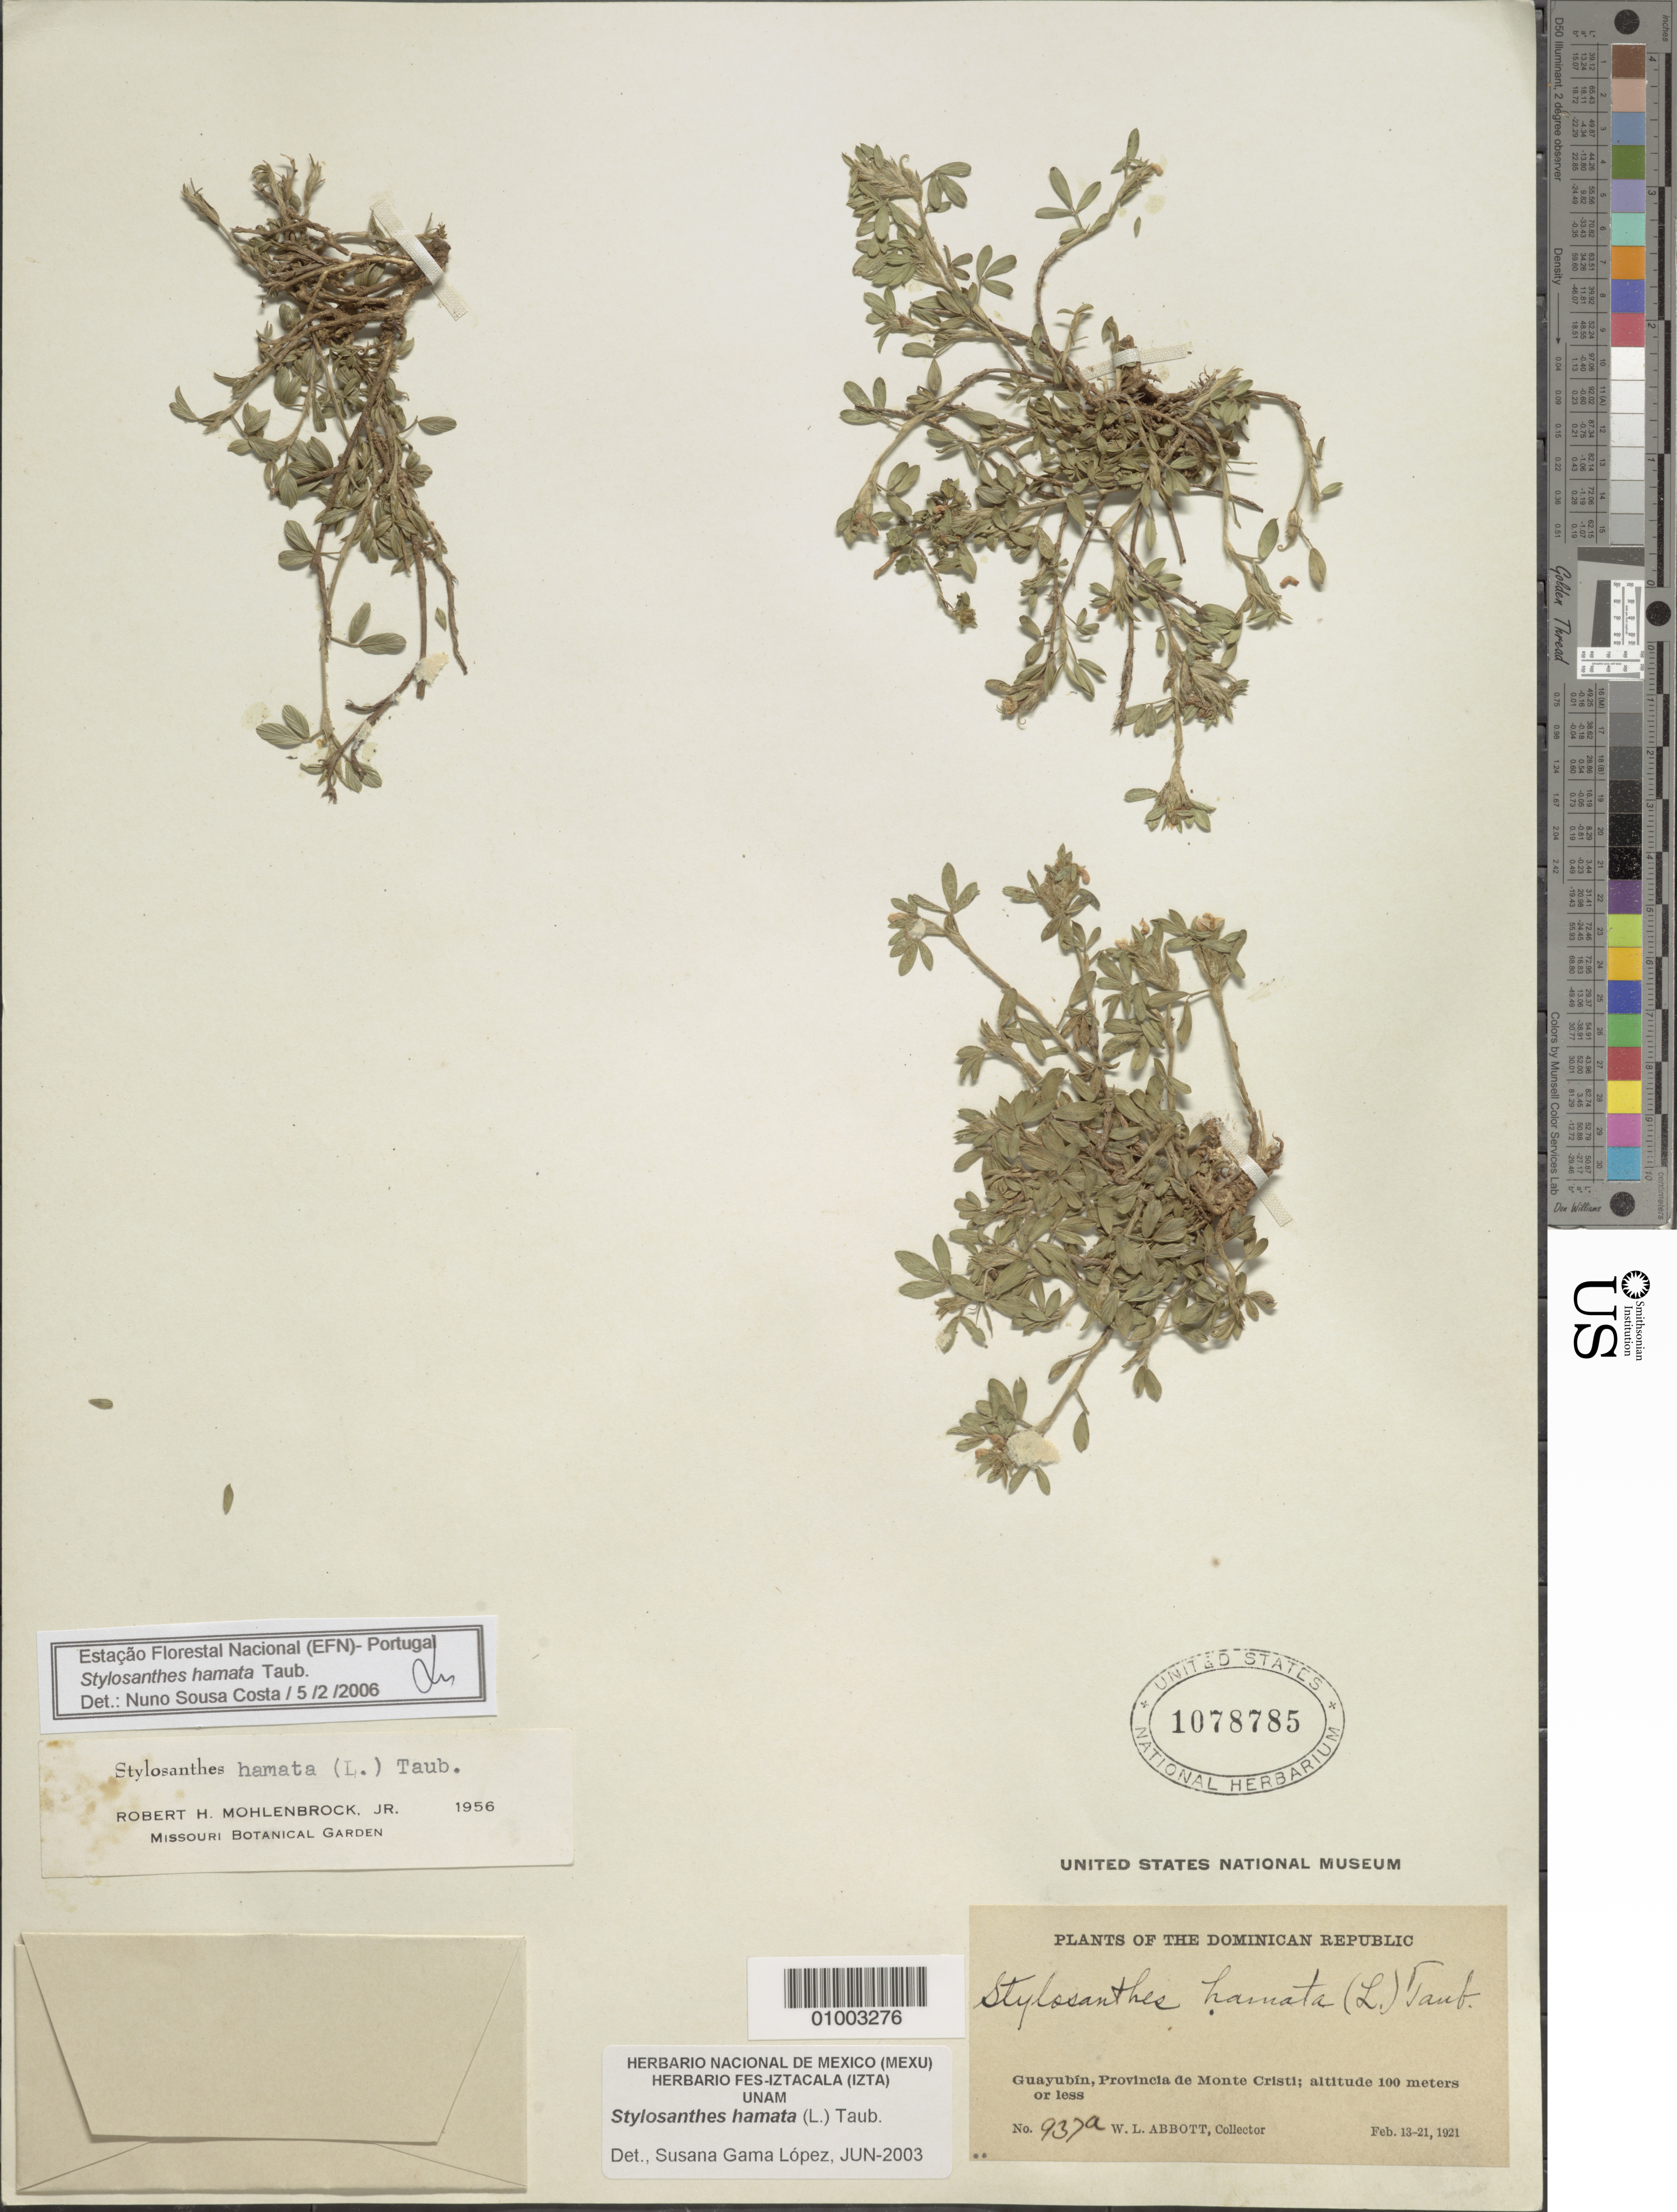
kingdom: Plantae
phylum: Tracheophyta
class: Magnoliopsida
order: Fabales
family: Fabaceae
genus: Stylosanthes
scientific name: Stylosanthes hamata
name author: (L.) Taub.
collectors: W. L. Abbott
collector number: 937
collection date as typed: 13 Feb 1921 to 21 Feb 1921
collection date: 1921-02-13/1921-02-21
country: Dominican Republic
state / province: Monte Cristi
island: Cayo Siete Hermanos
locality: Guayubin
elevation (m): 100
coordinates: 0 N, 0 E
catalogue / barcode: US 1078785